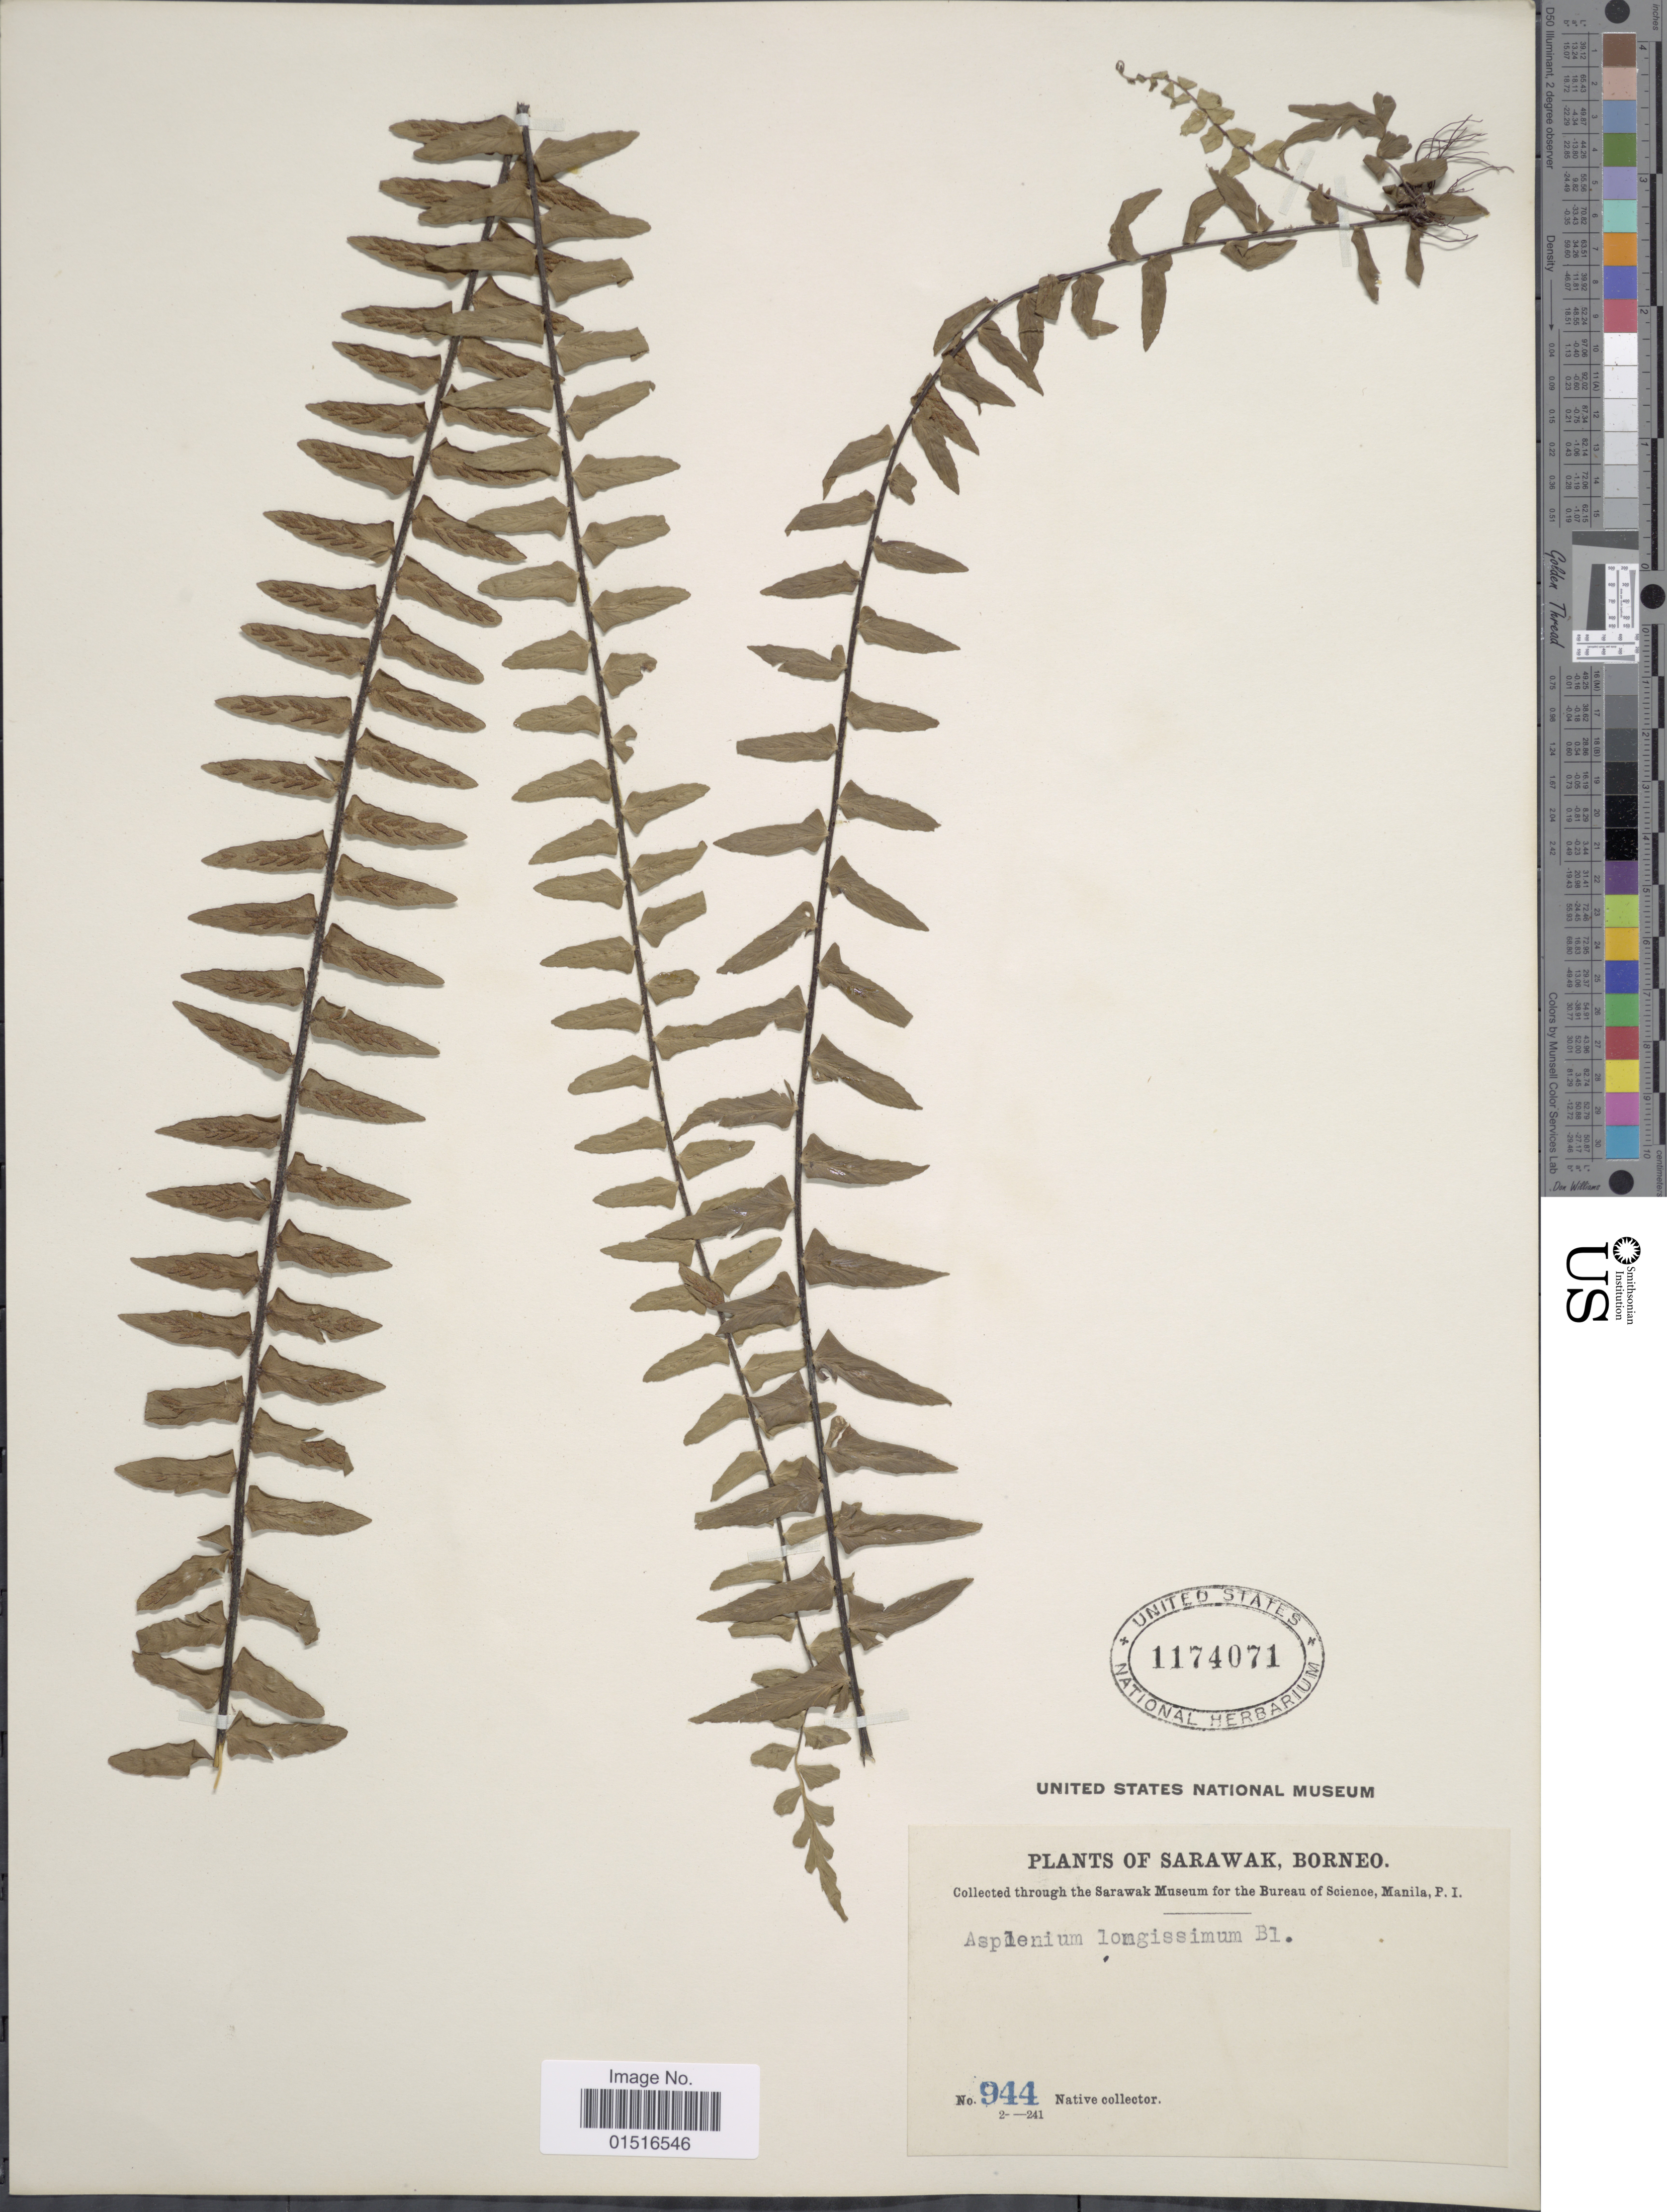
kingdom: Plantae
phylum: Tracheophyta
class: Polypodiopsida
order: Polypodiales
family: Aspleniaceae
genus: Asplenium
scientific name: Asplenium longissimum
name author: Blume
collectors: Native collector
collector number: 944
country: Malaysia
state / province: Sarawak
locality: Sarawak, Borneo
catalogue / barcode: US 1174071